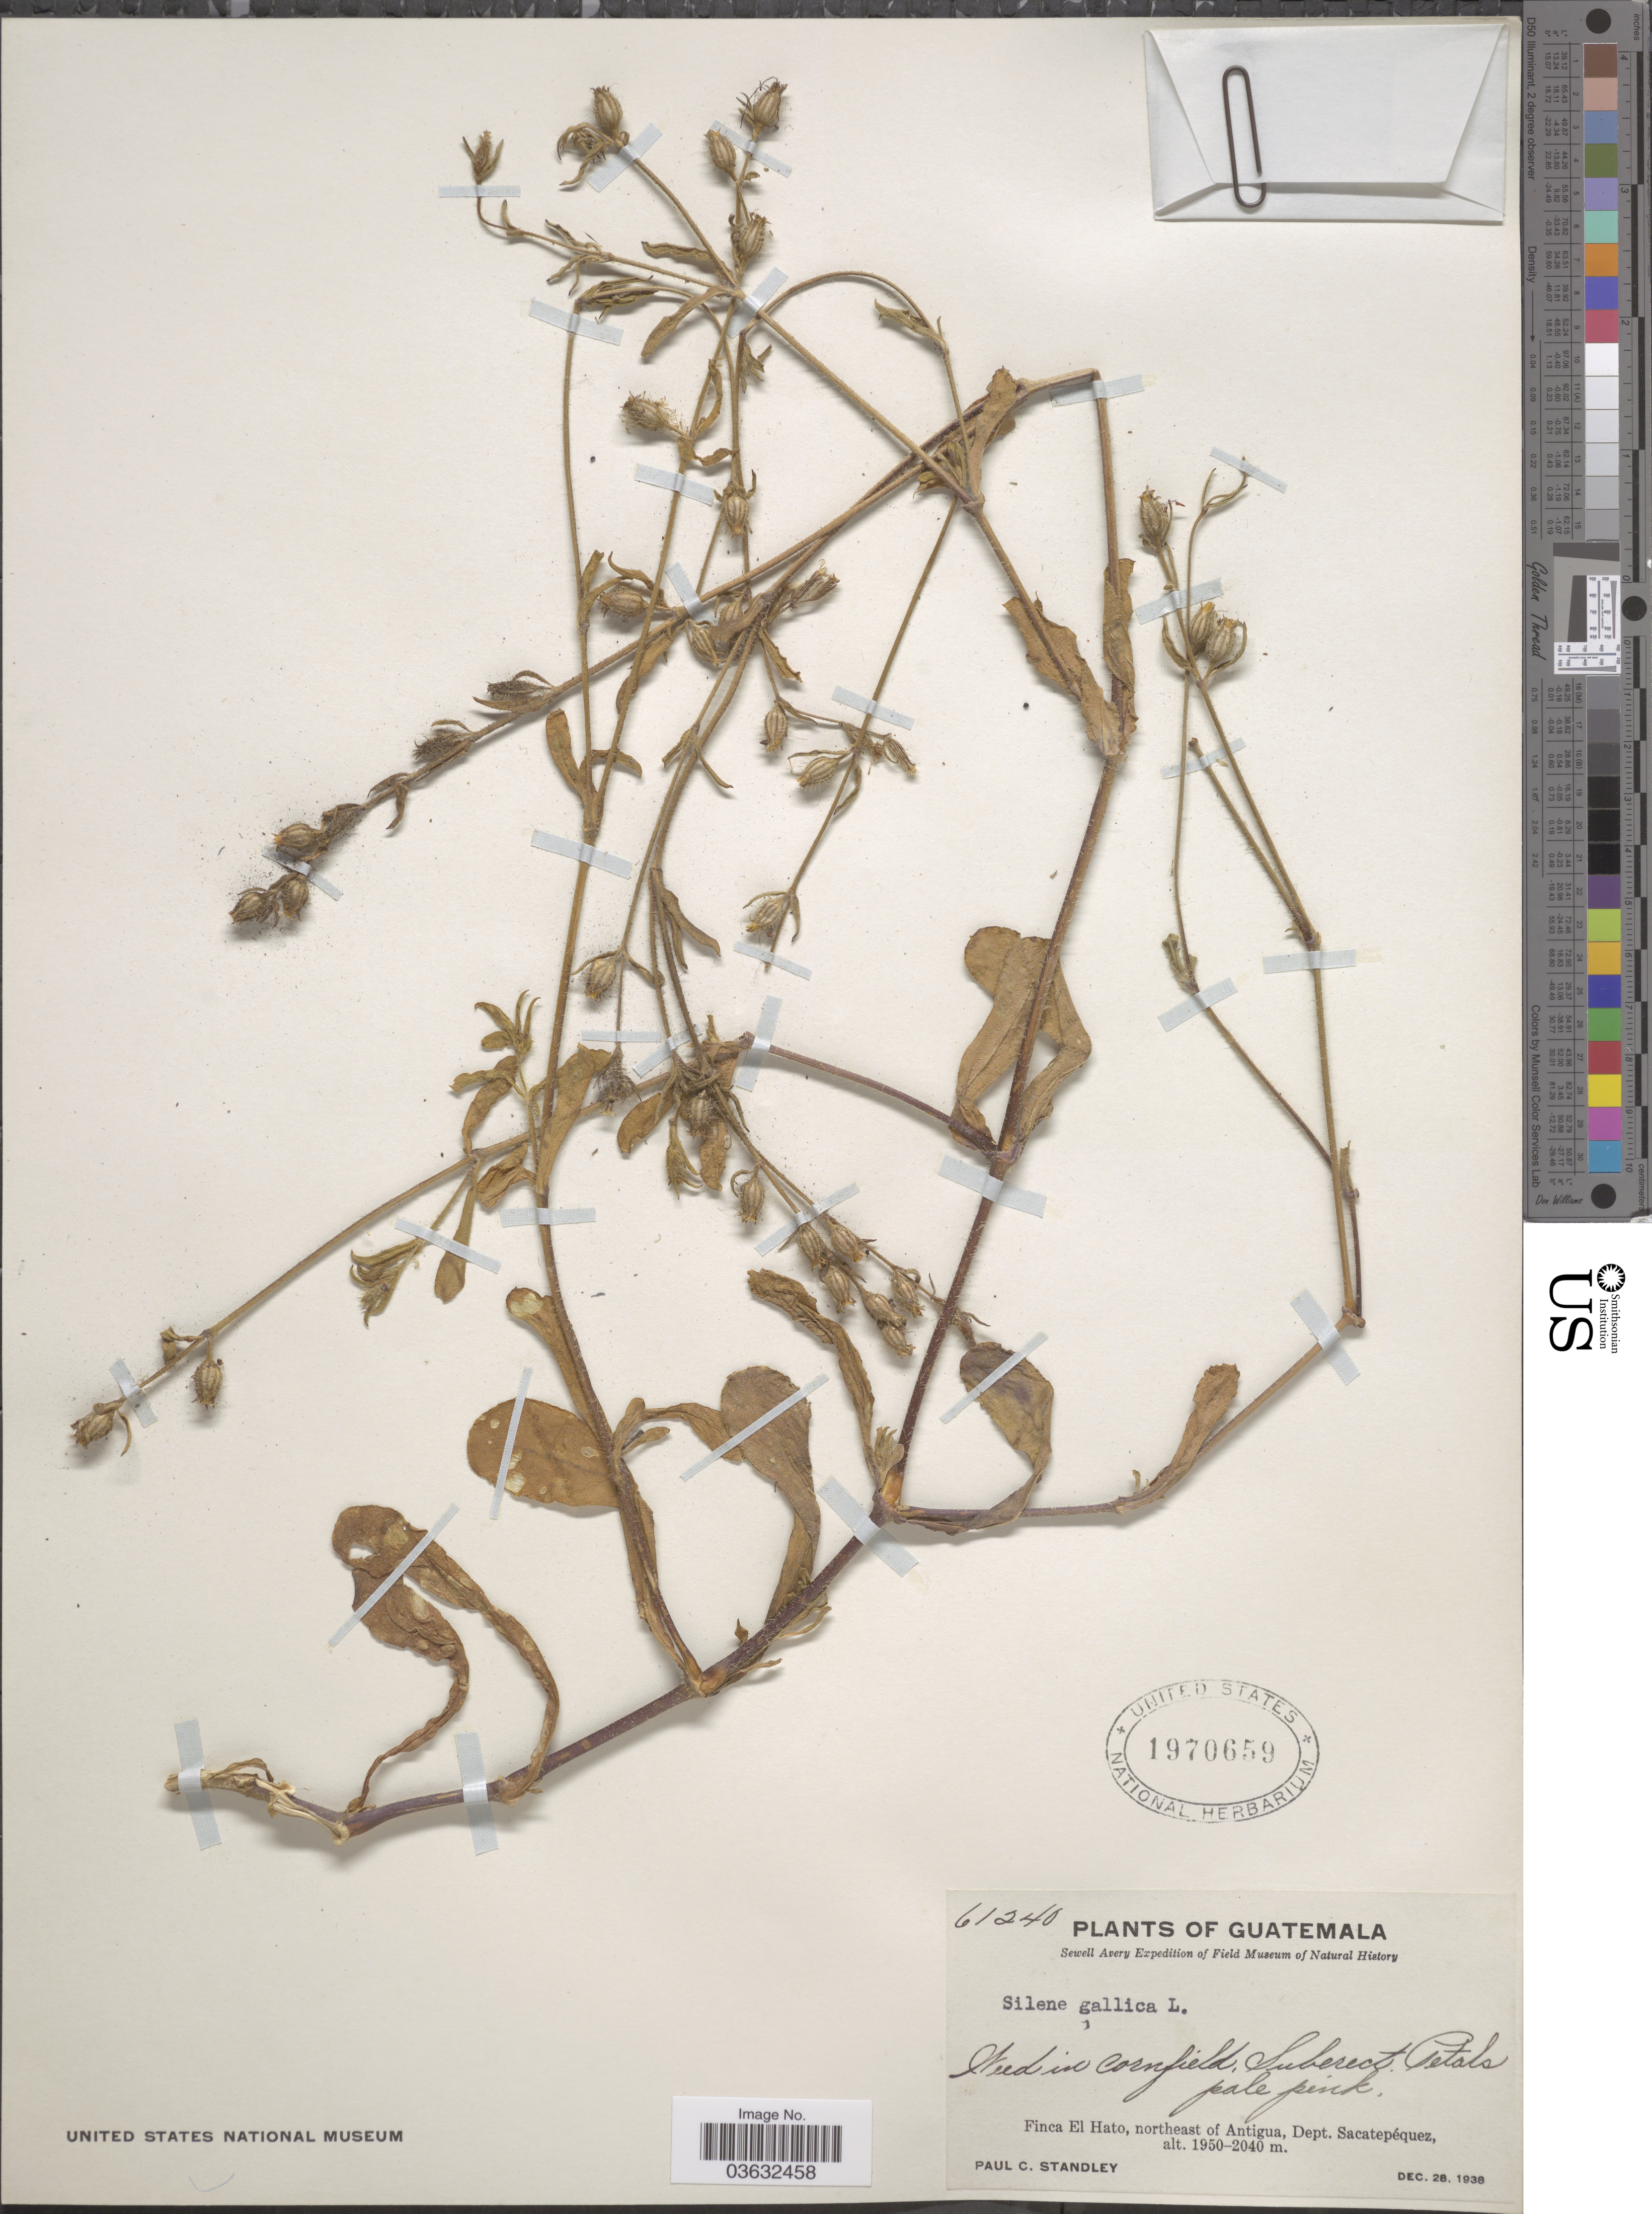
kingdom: Plantae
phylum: Tracheophyta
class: Magnoliopsida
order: Caryophyllales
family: Caryophyllaceae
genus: Silene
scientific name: Silene anglica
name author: L.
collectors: P. C. Standley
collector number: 61240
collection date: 1938-12-28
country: Guatemala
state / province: Sacatepequez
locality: Finca El Hato, northeast of Antigua, Dept. Sacatepéquez.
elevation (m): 1950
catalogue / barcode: US 1970659